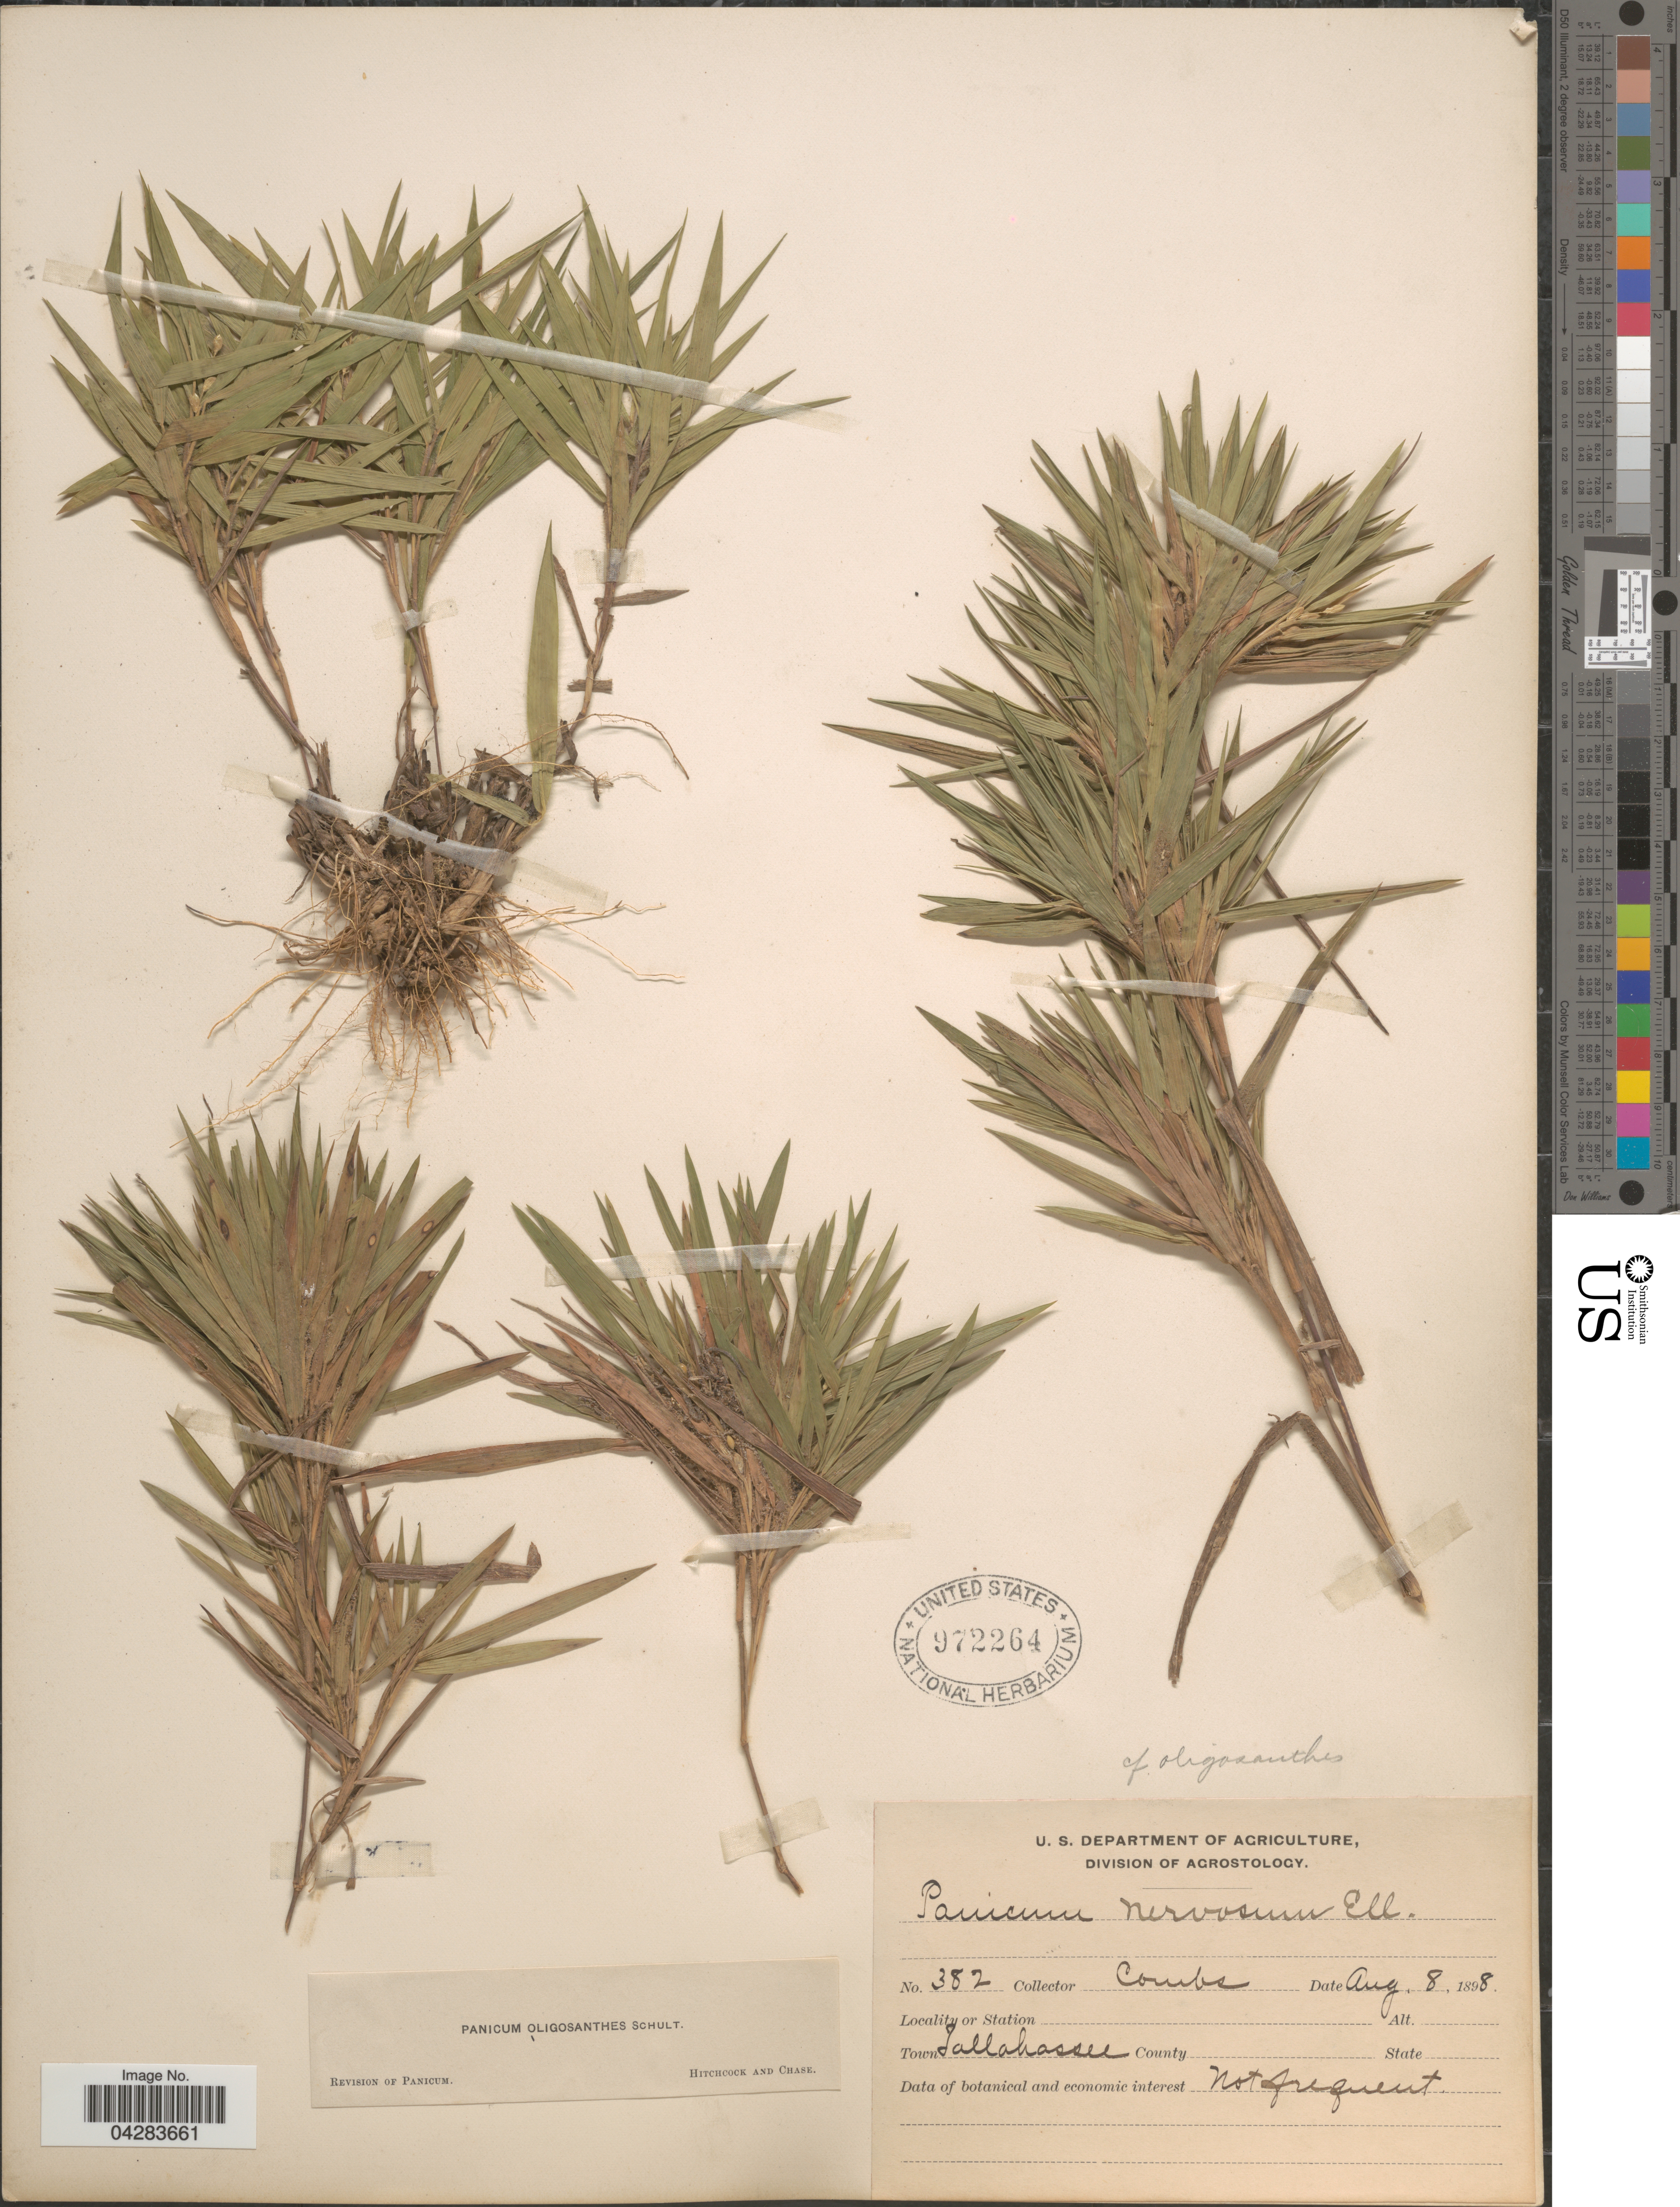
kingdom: Plantae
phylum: Tracheophyta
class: Liliopsida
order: Poales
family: Poaceae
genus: Dichanthelium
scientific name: Dichanthelium oligosanthes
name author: (Schult.) Gould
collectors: -. Combs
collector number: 382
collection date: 1898-08-08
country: United States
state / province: Florida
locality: Town Tallahassee.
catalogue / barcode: US 972264